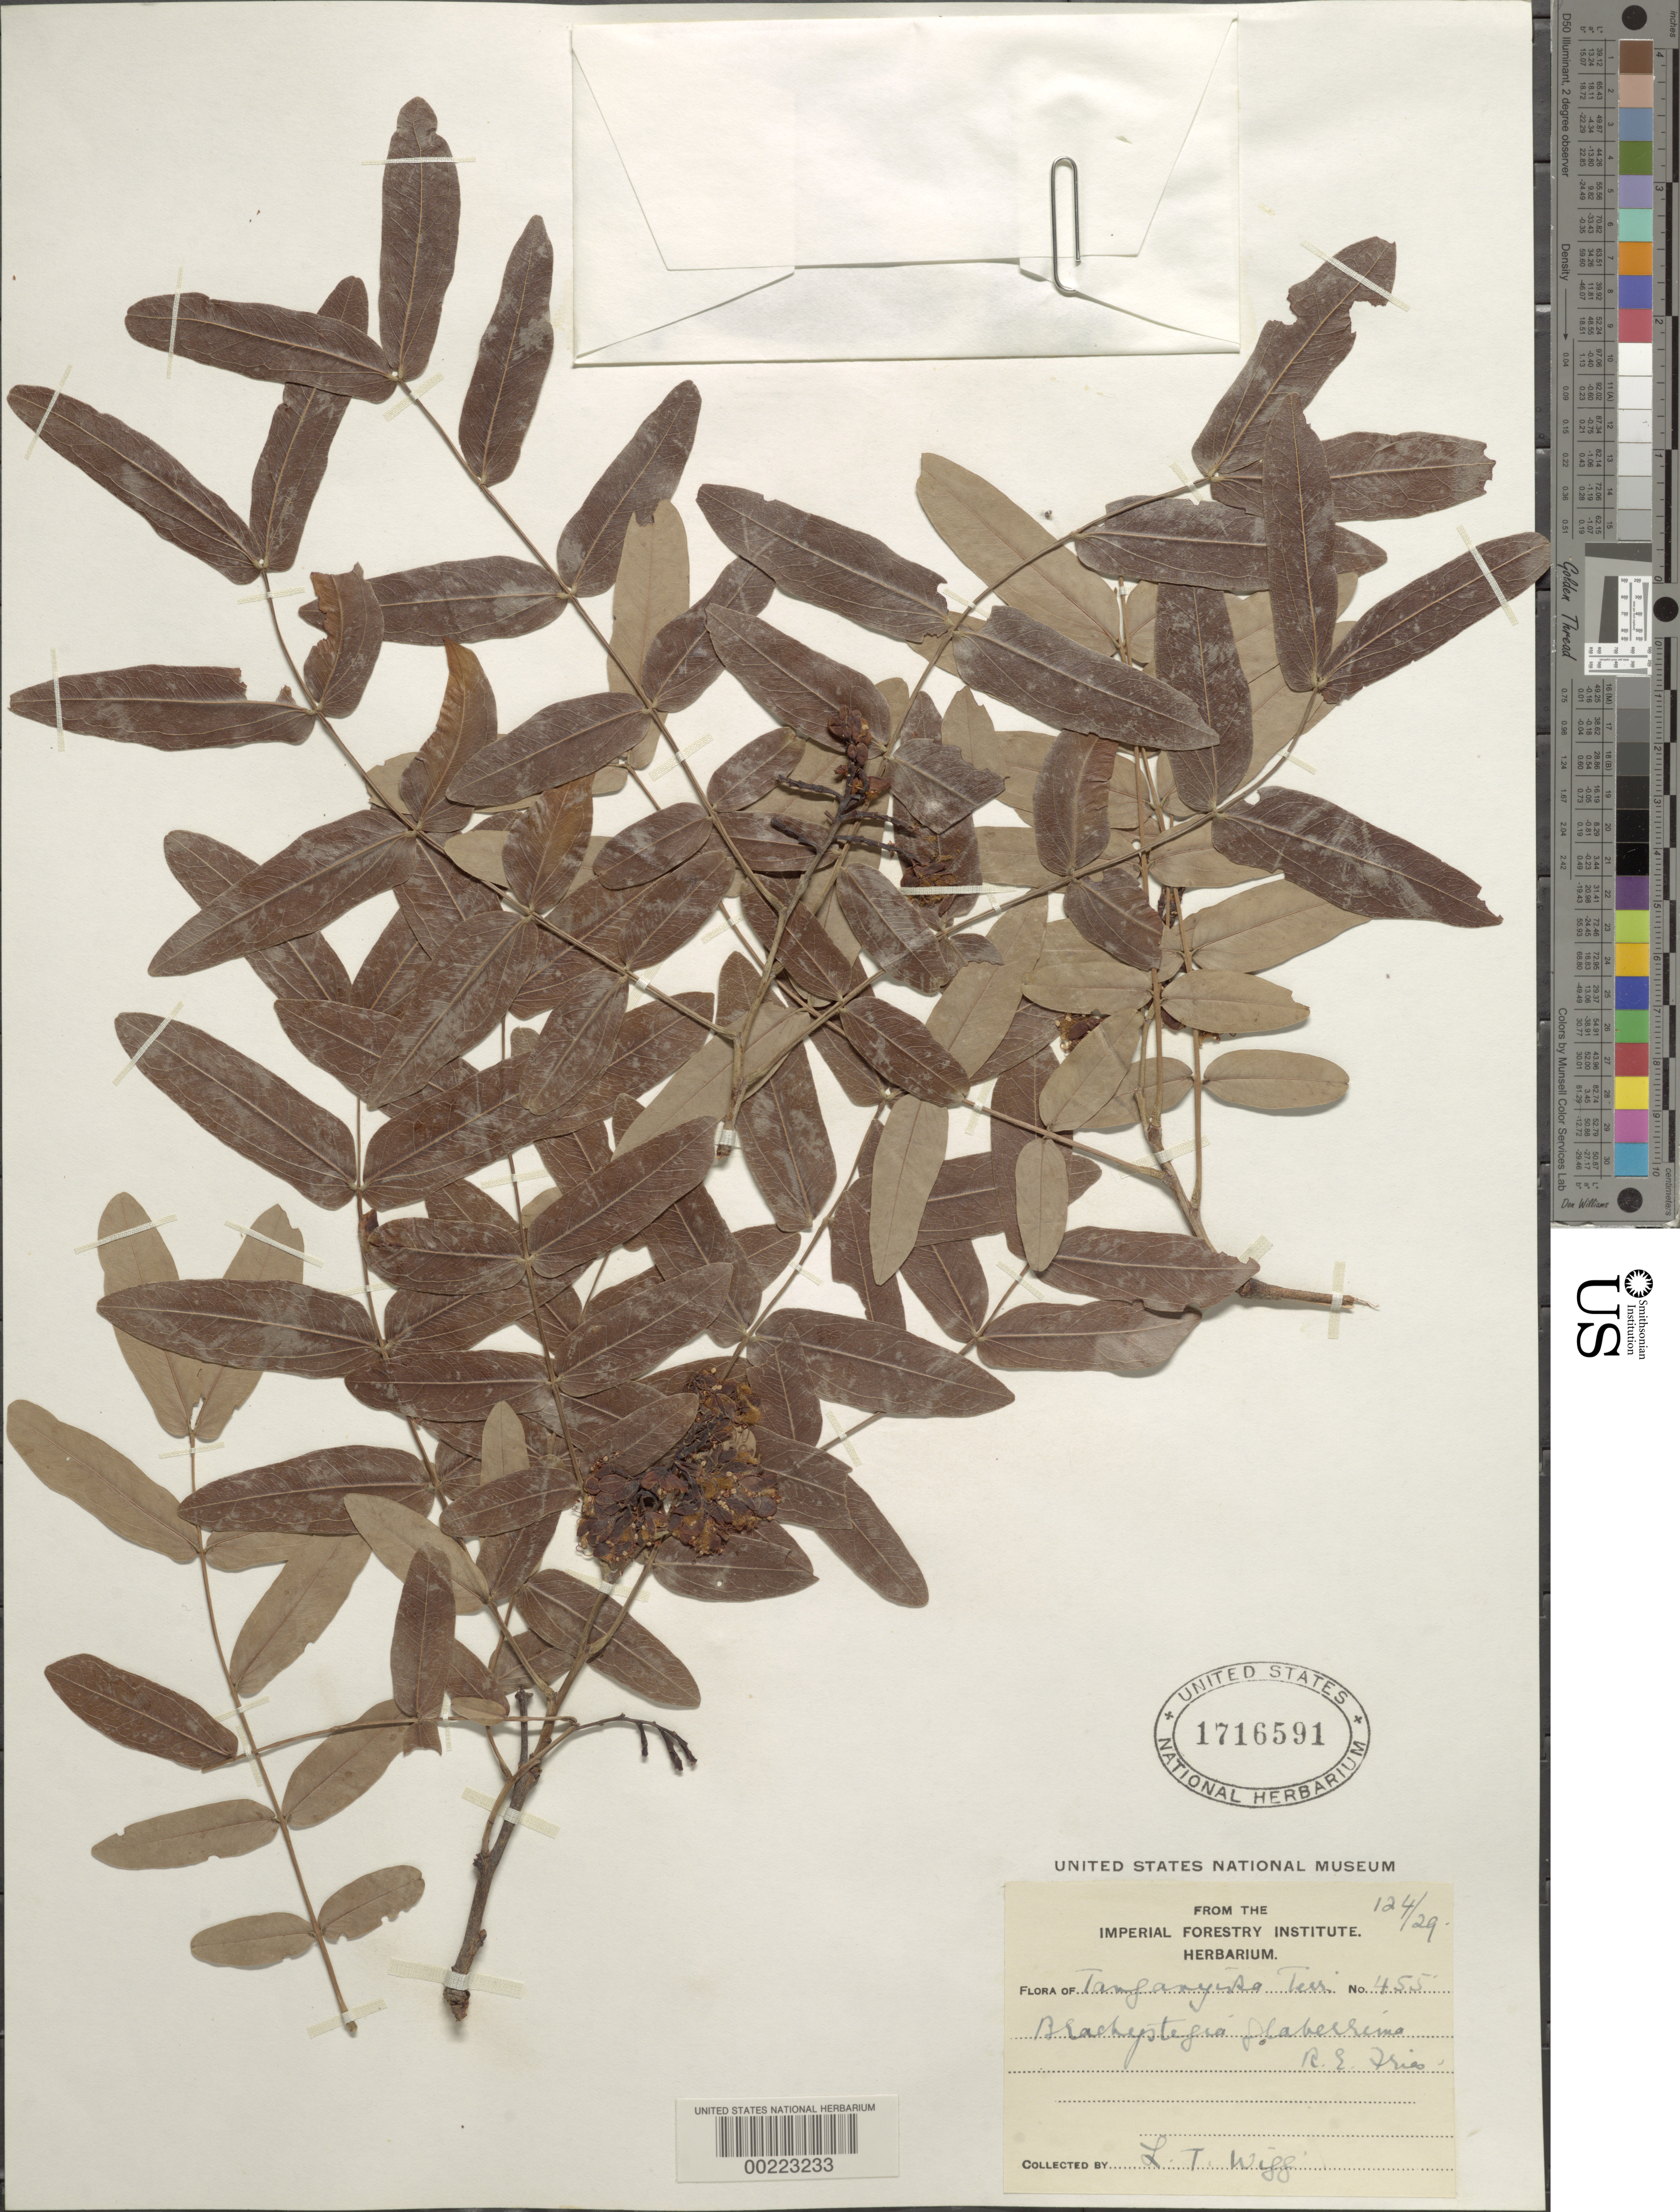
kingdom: Plantae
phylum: Tracheophyta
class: Magnoliopsida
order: Fabales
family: Fabaceae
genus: Brachystegia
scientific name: Brachystegia glaberrima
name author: R.E. Fr.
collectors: L. Wigg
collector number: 455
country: Tanzania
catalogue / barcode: US 1716591